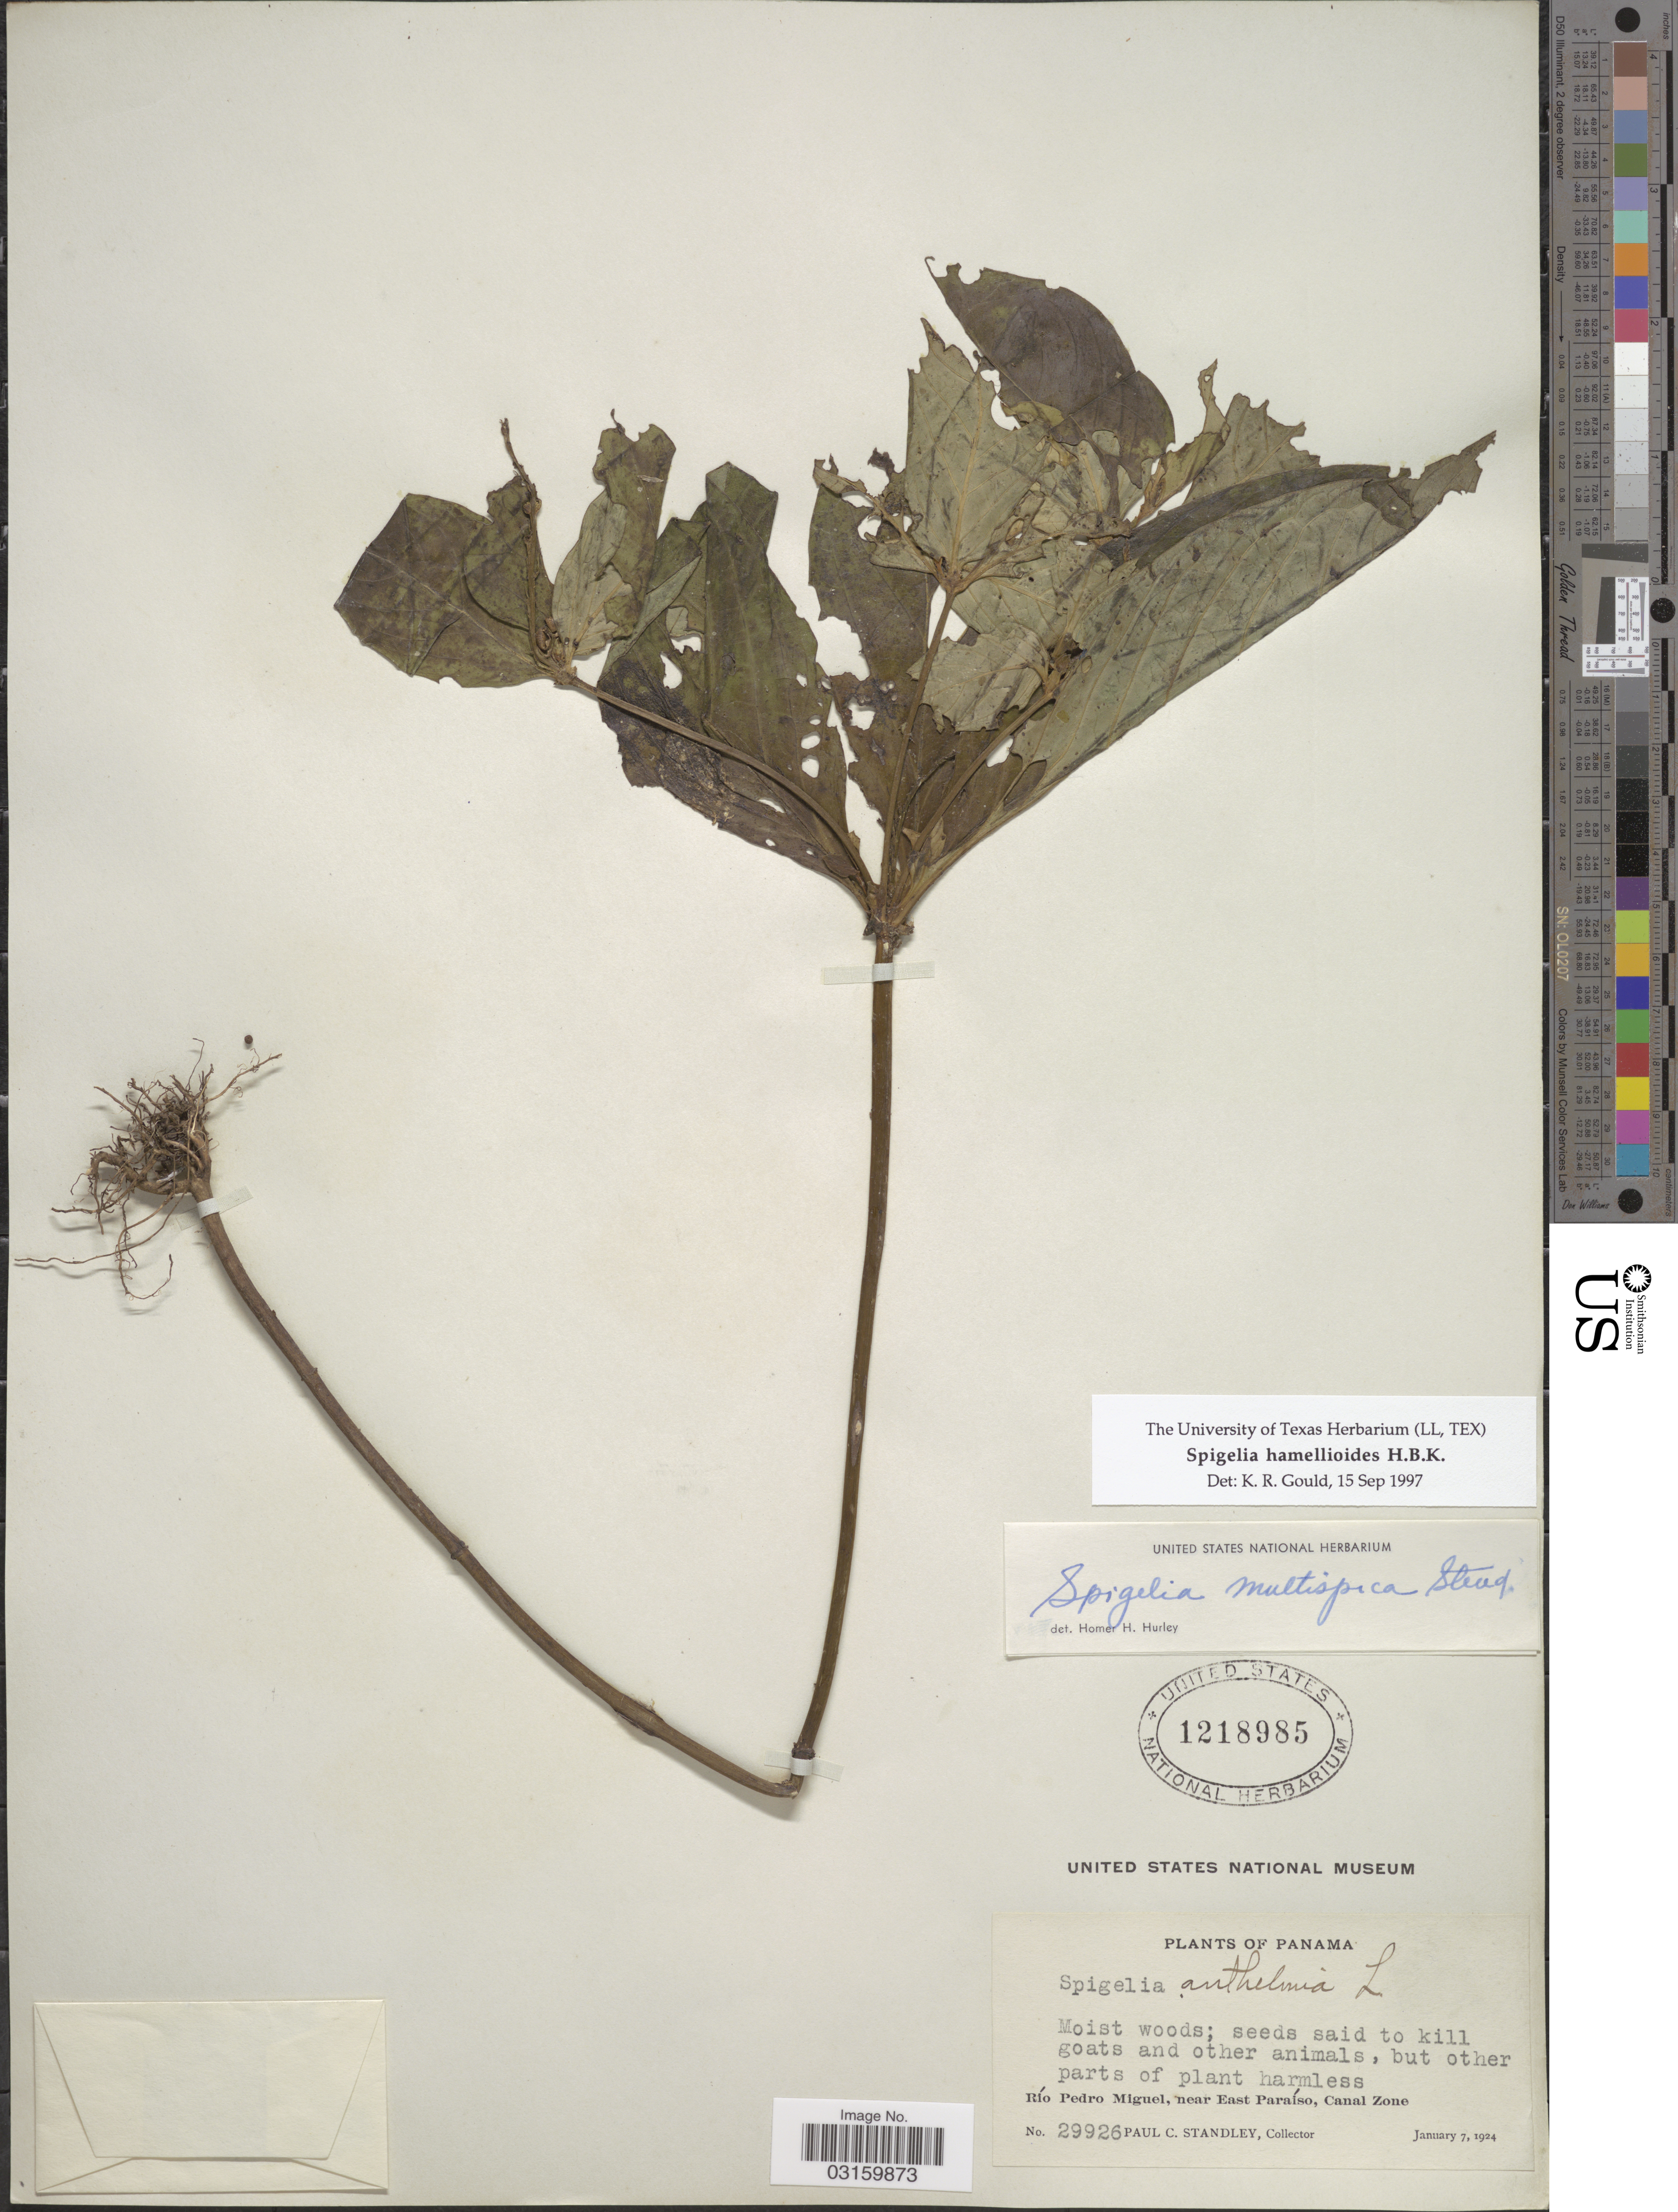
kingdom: Plantae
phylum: Tracheophyta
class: Magnoliopsida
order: Gentianales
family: Loganiaceae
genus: Spigelia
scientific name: Spigelia hamelioides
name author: Kunth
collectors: P. C. Standley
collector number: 29926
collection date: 1924-01-07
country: Panama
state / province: Colón / Panamá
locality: Río Pedro Miguel, near East Paraíso, Canal Zone.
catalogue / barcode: US 1218985